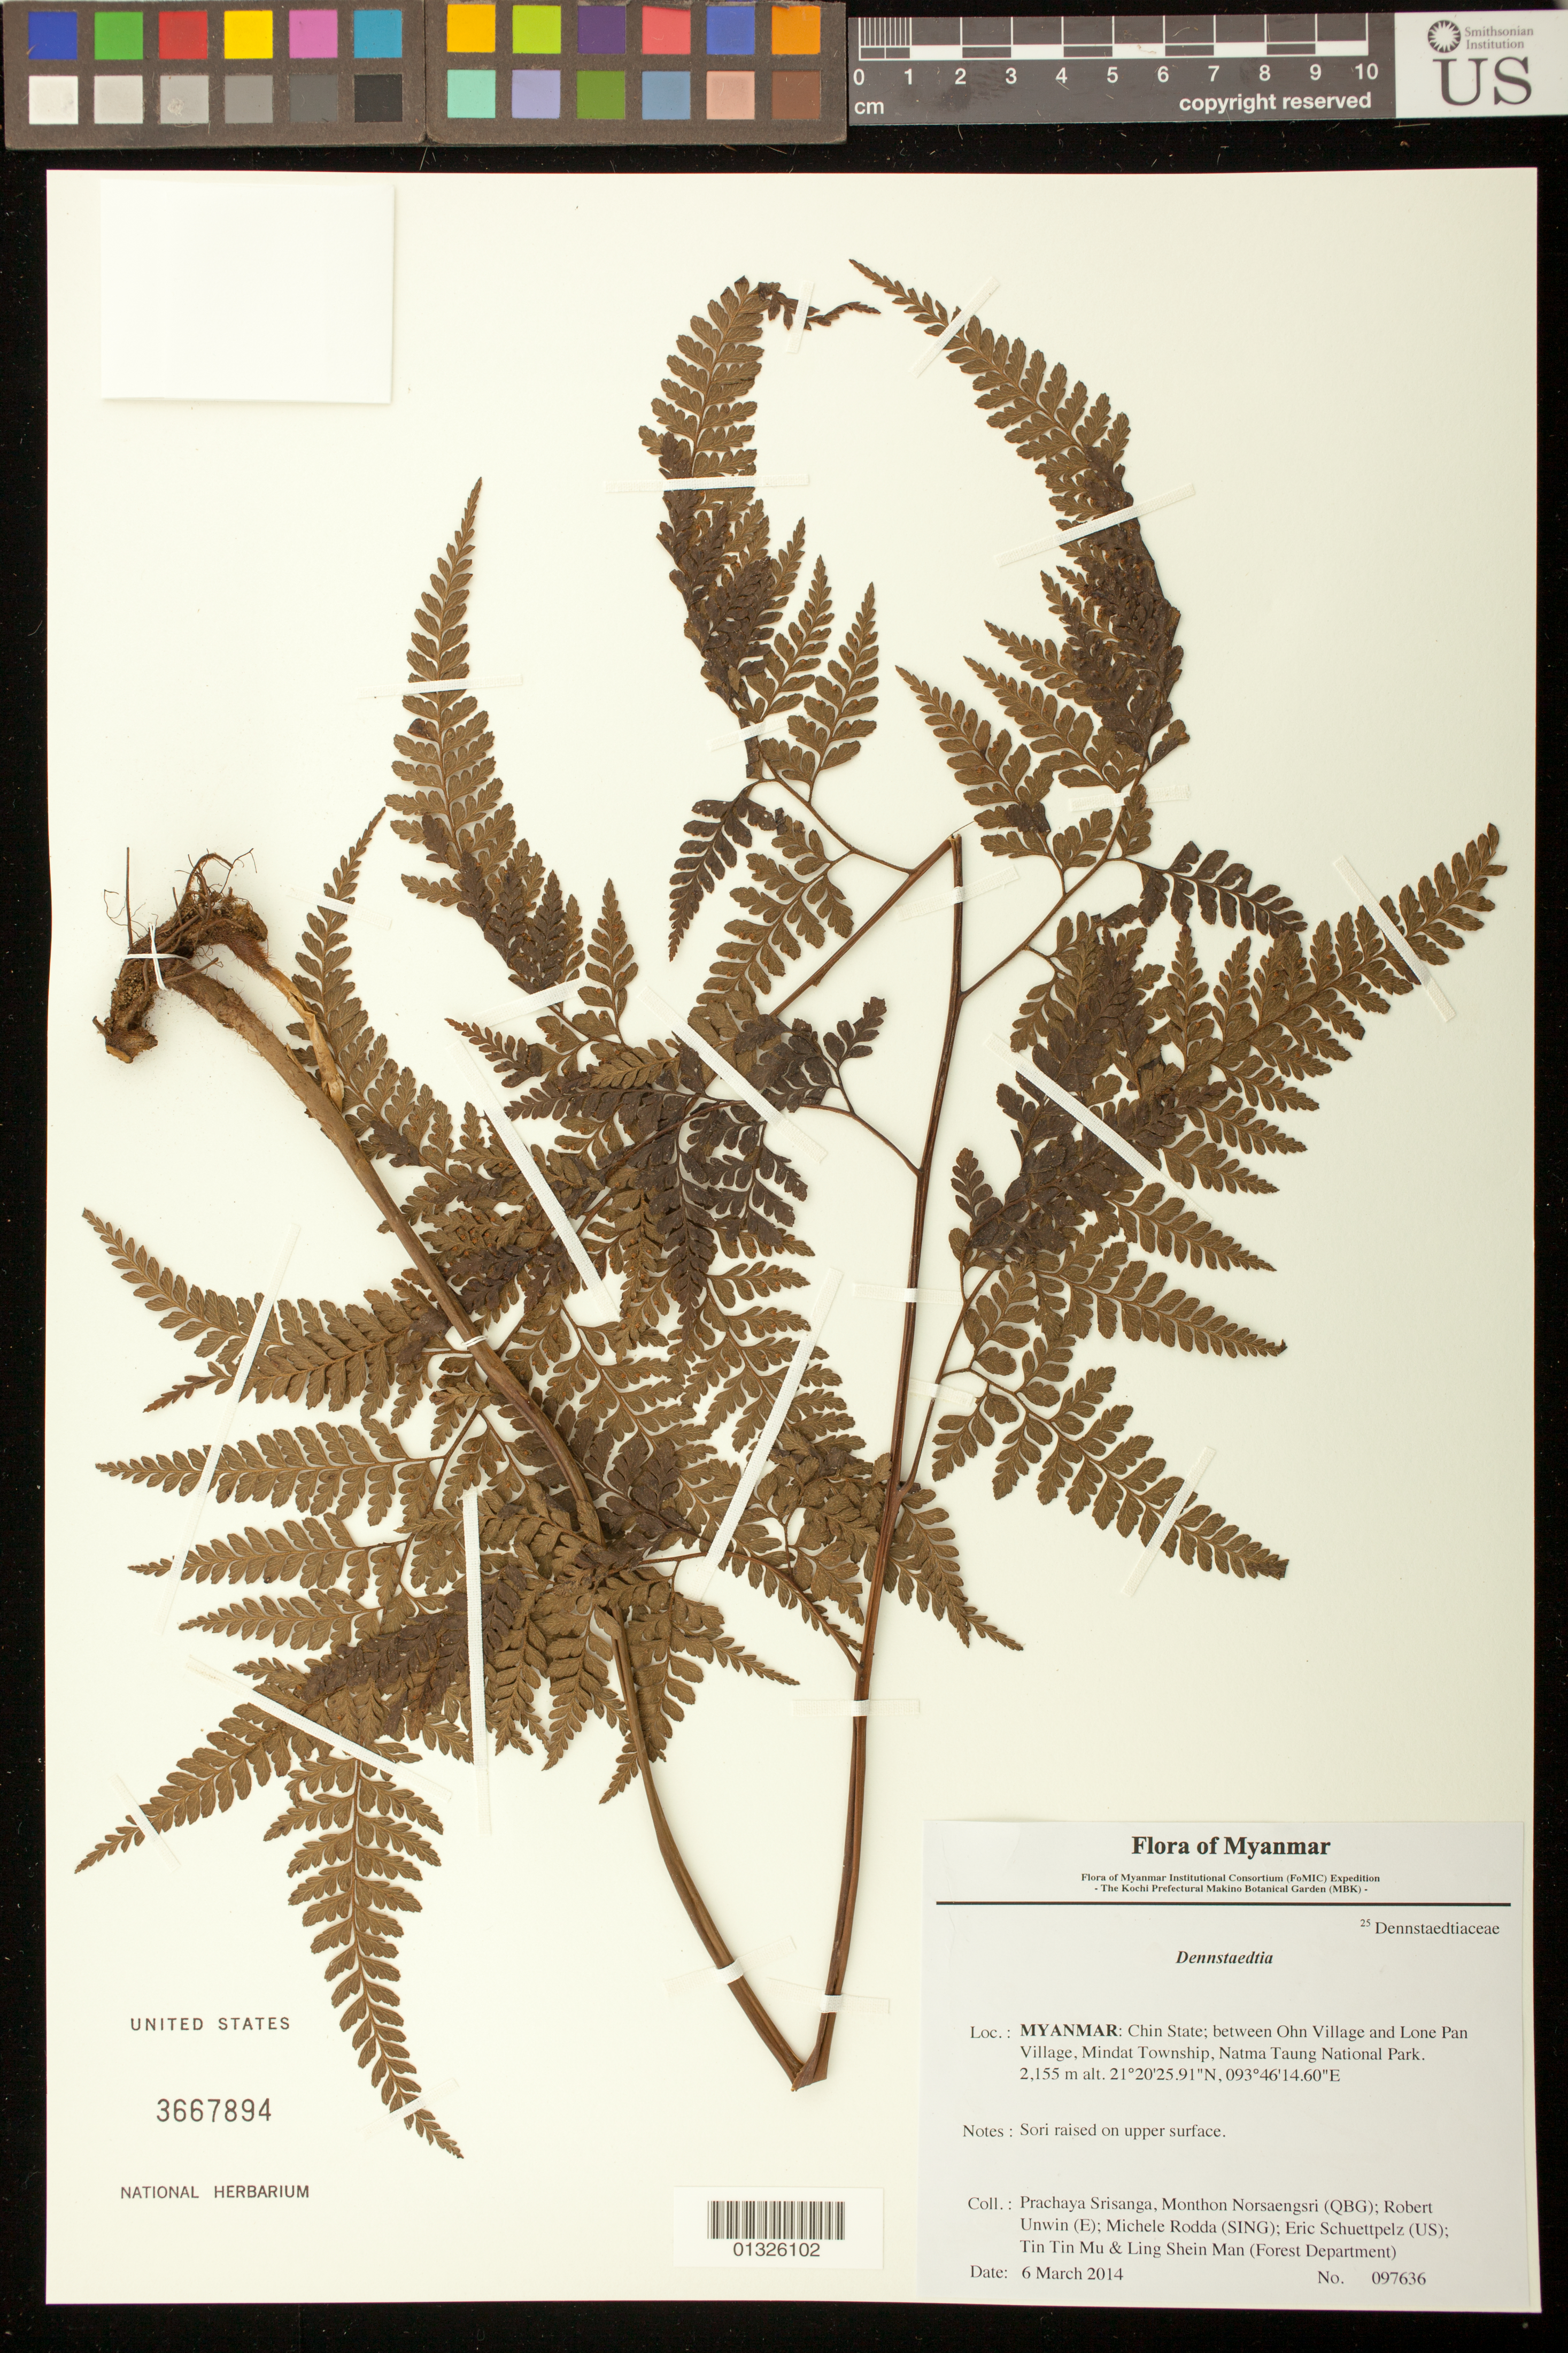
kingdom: Plantae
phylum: Tracheophyta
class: Polypodiopsida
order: Polypodiales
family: Dennstaedtiaceae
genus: Dennstaedtia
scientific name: Dennstaedtia sp.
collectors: P. Srisanga, M. Norsaengsri, R. Unwin, M. Rodda, E. Schuettpelz, Tin Tin Mu & Ling Shein Man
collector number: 97636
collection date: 2014-03-06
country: Myanmar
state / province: Chin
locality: Between Ohn Village and Lone Pan Village, Mindat Township, Natma Taung National Park.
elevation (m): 2155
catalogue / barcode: US 3667894